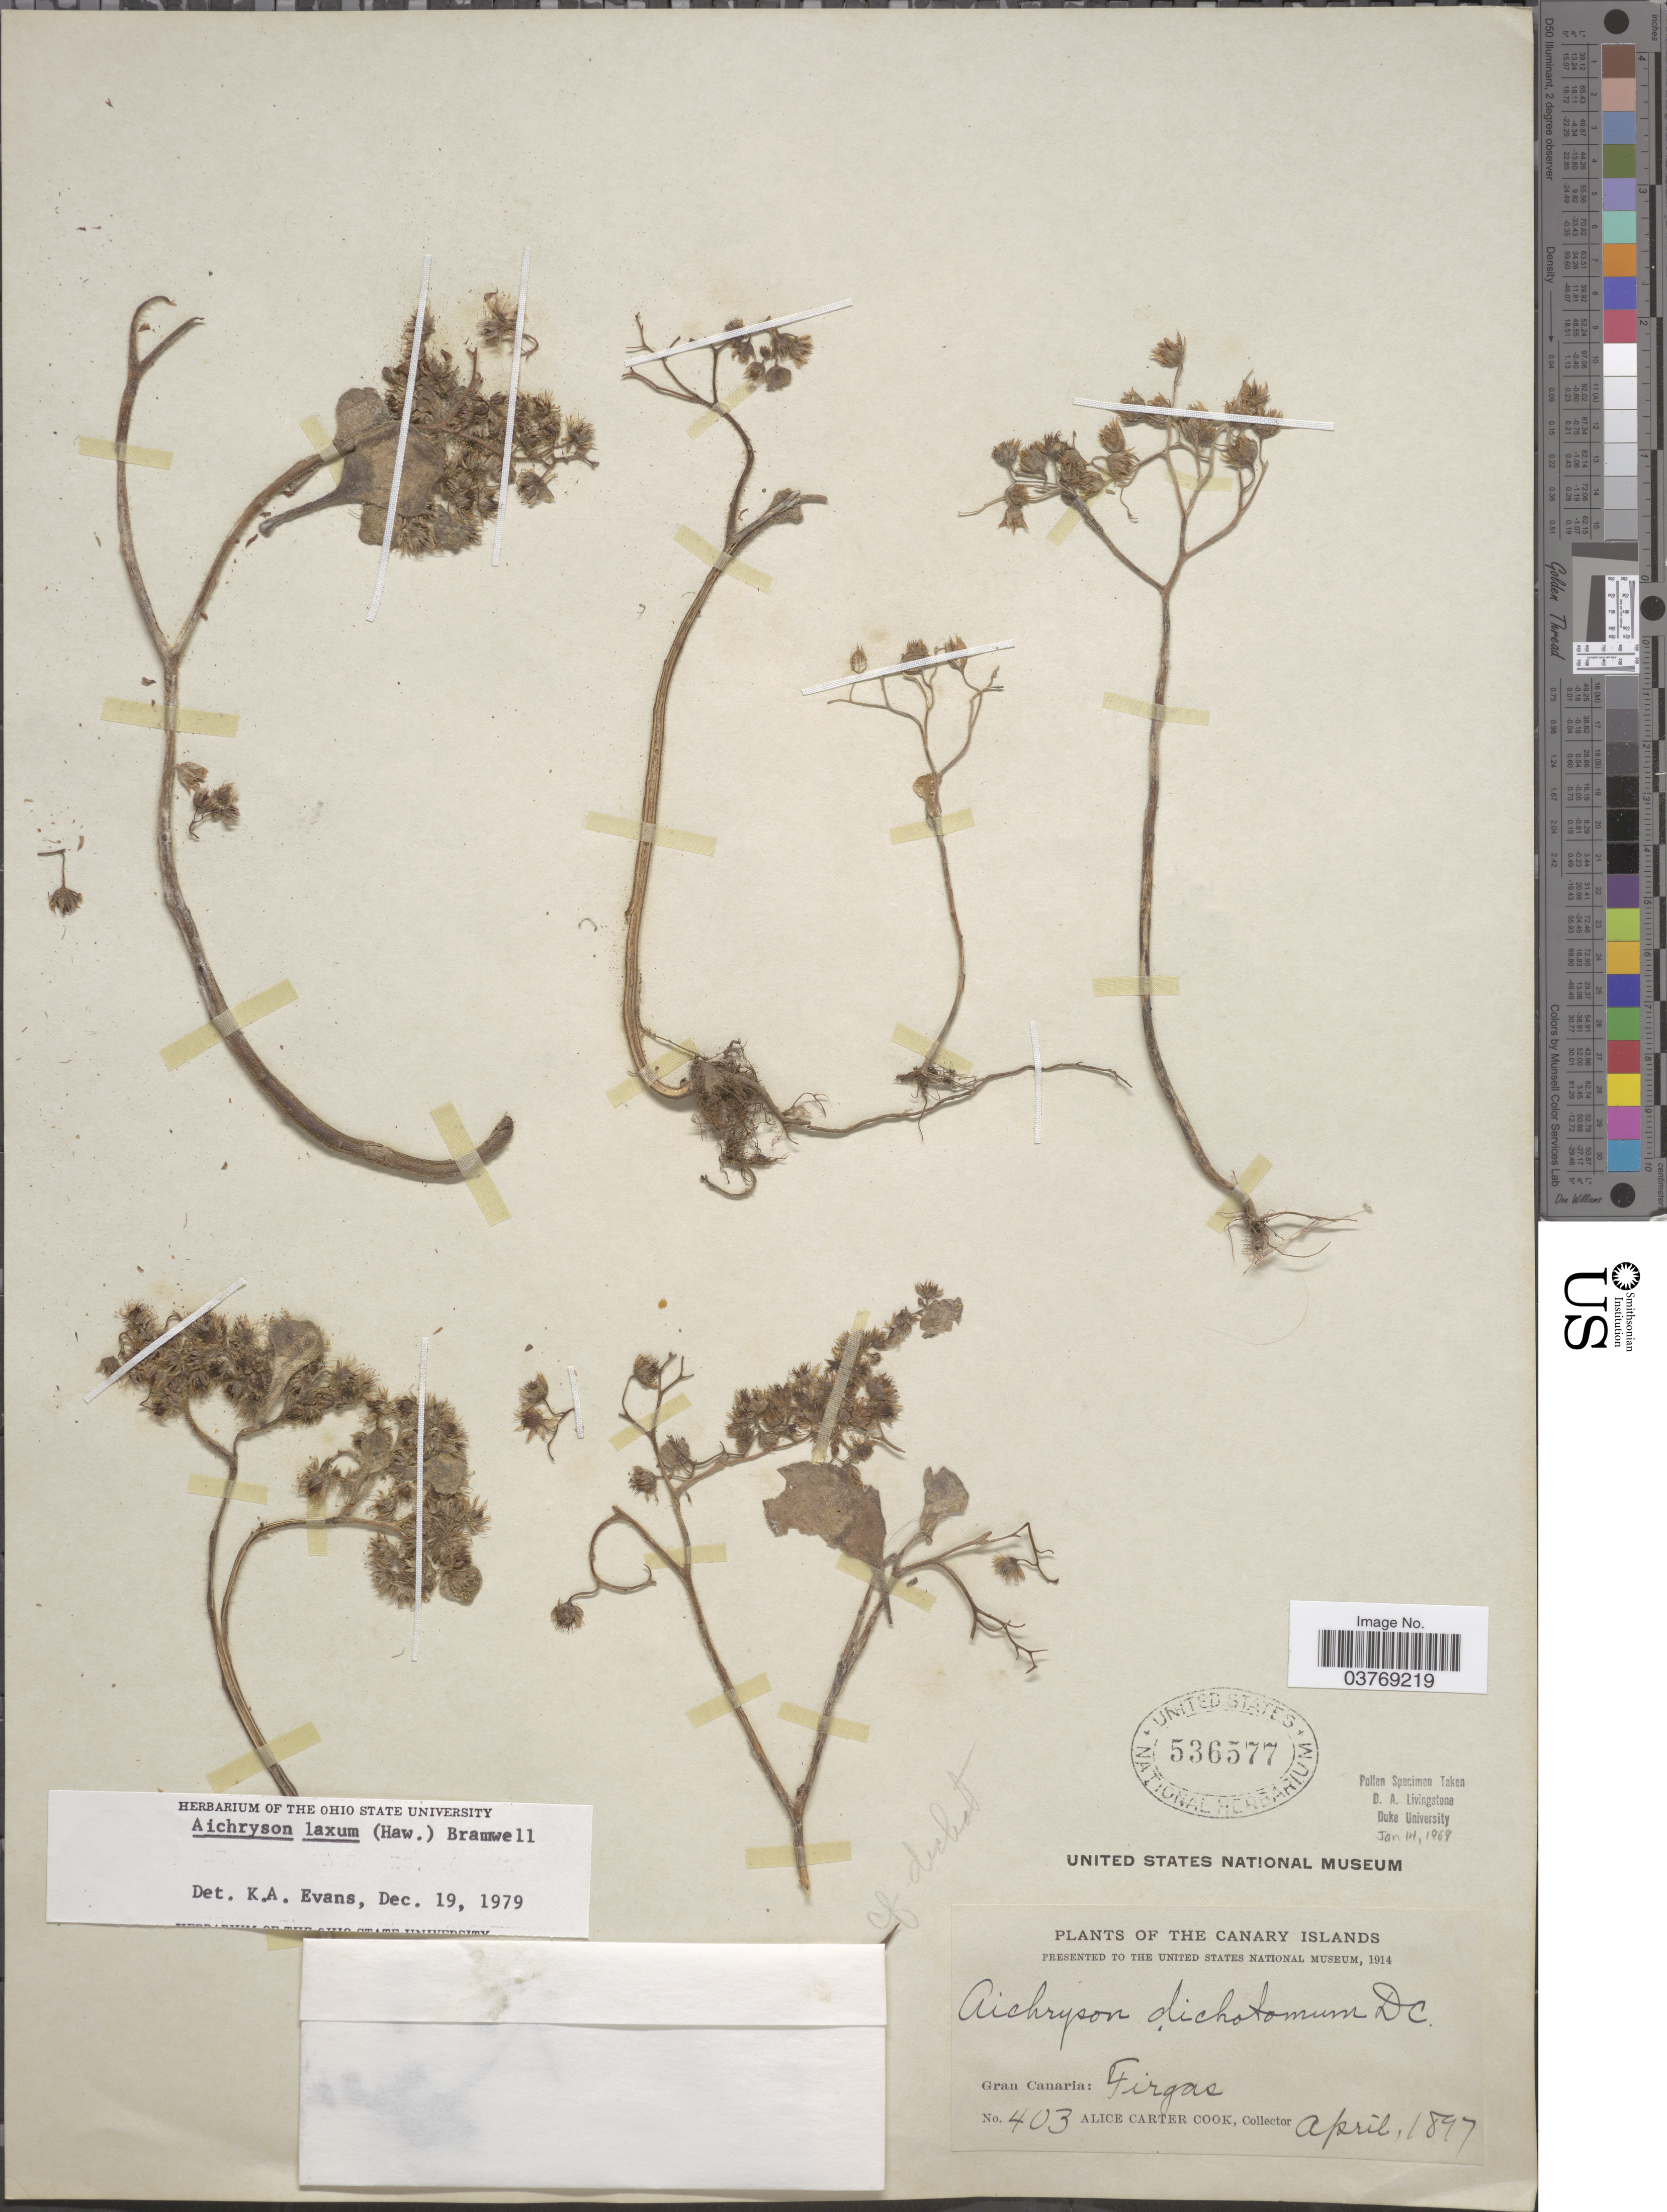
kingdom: Plantae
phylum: Tracheophyta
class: Magnoliopsida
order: Saxifragales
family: Crassulaceae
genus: Aichryson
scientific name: Aichryson laxum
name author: (Haw.) Bramwell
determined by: Evans, K.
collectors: Alice C. Cook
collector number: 403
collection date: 1897-04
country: Spain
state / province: Canarias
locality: The Canary Islands. Gran Canaria: Firgas.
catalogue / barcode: US 536577